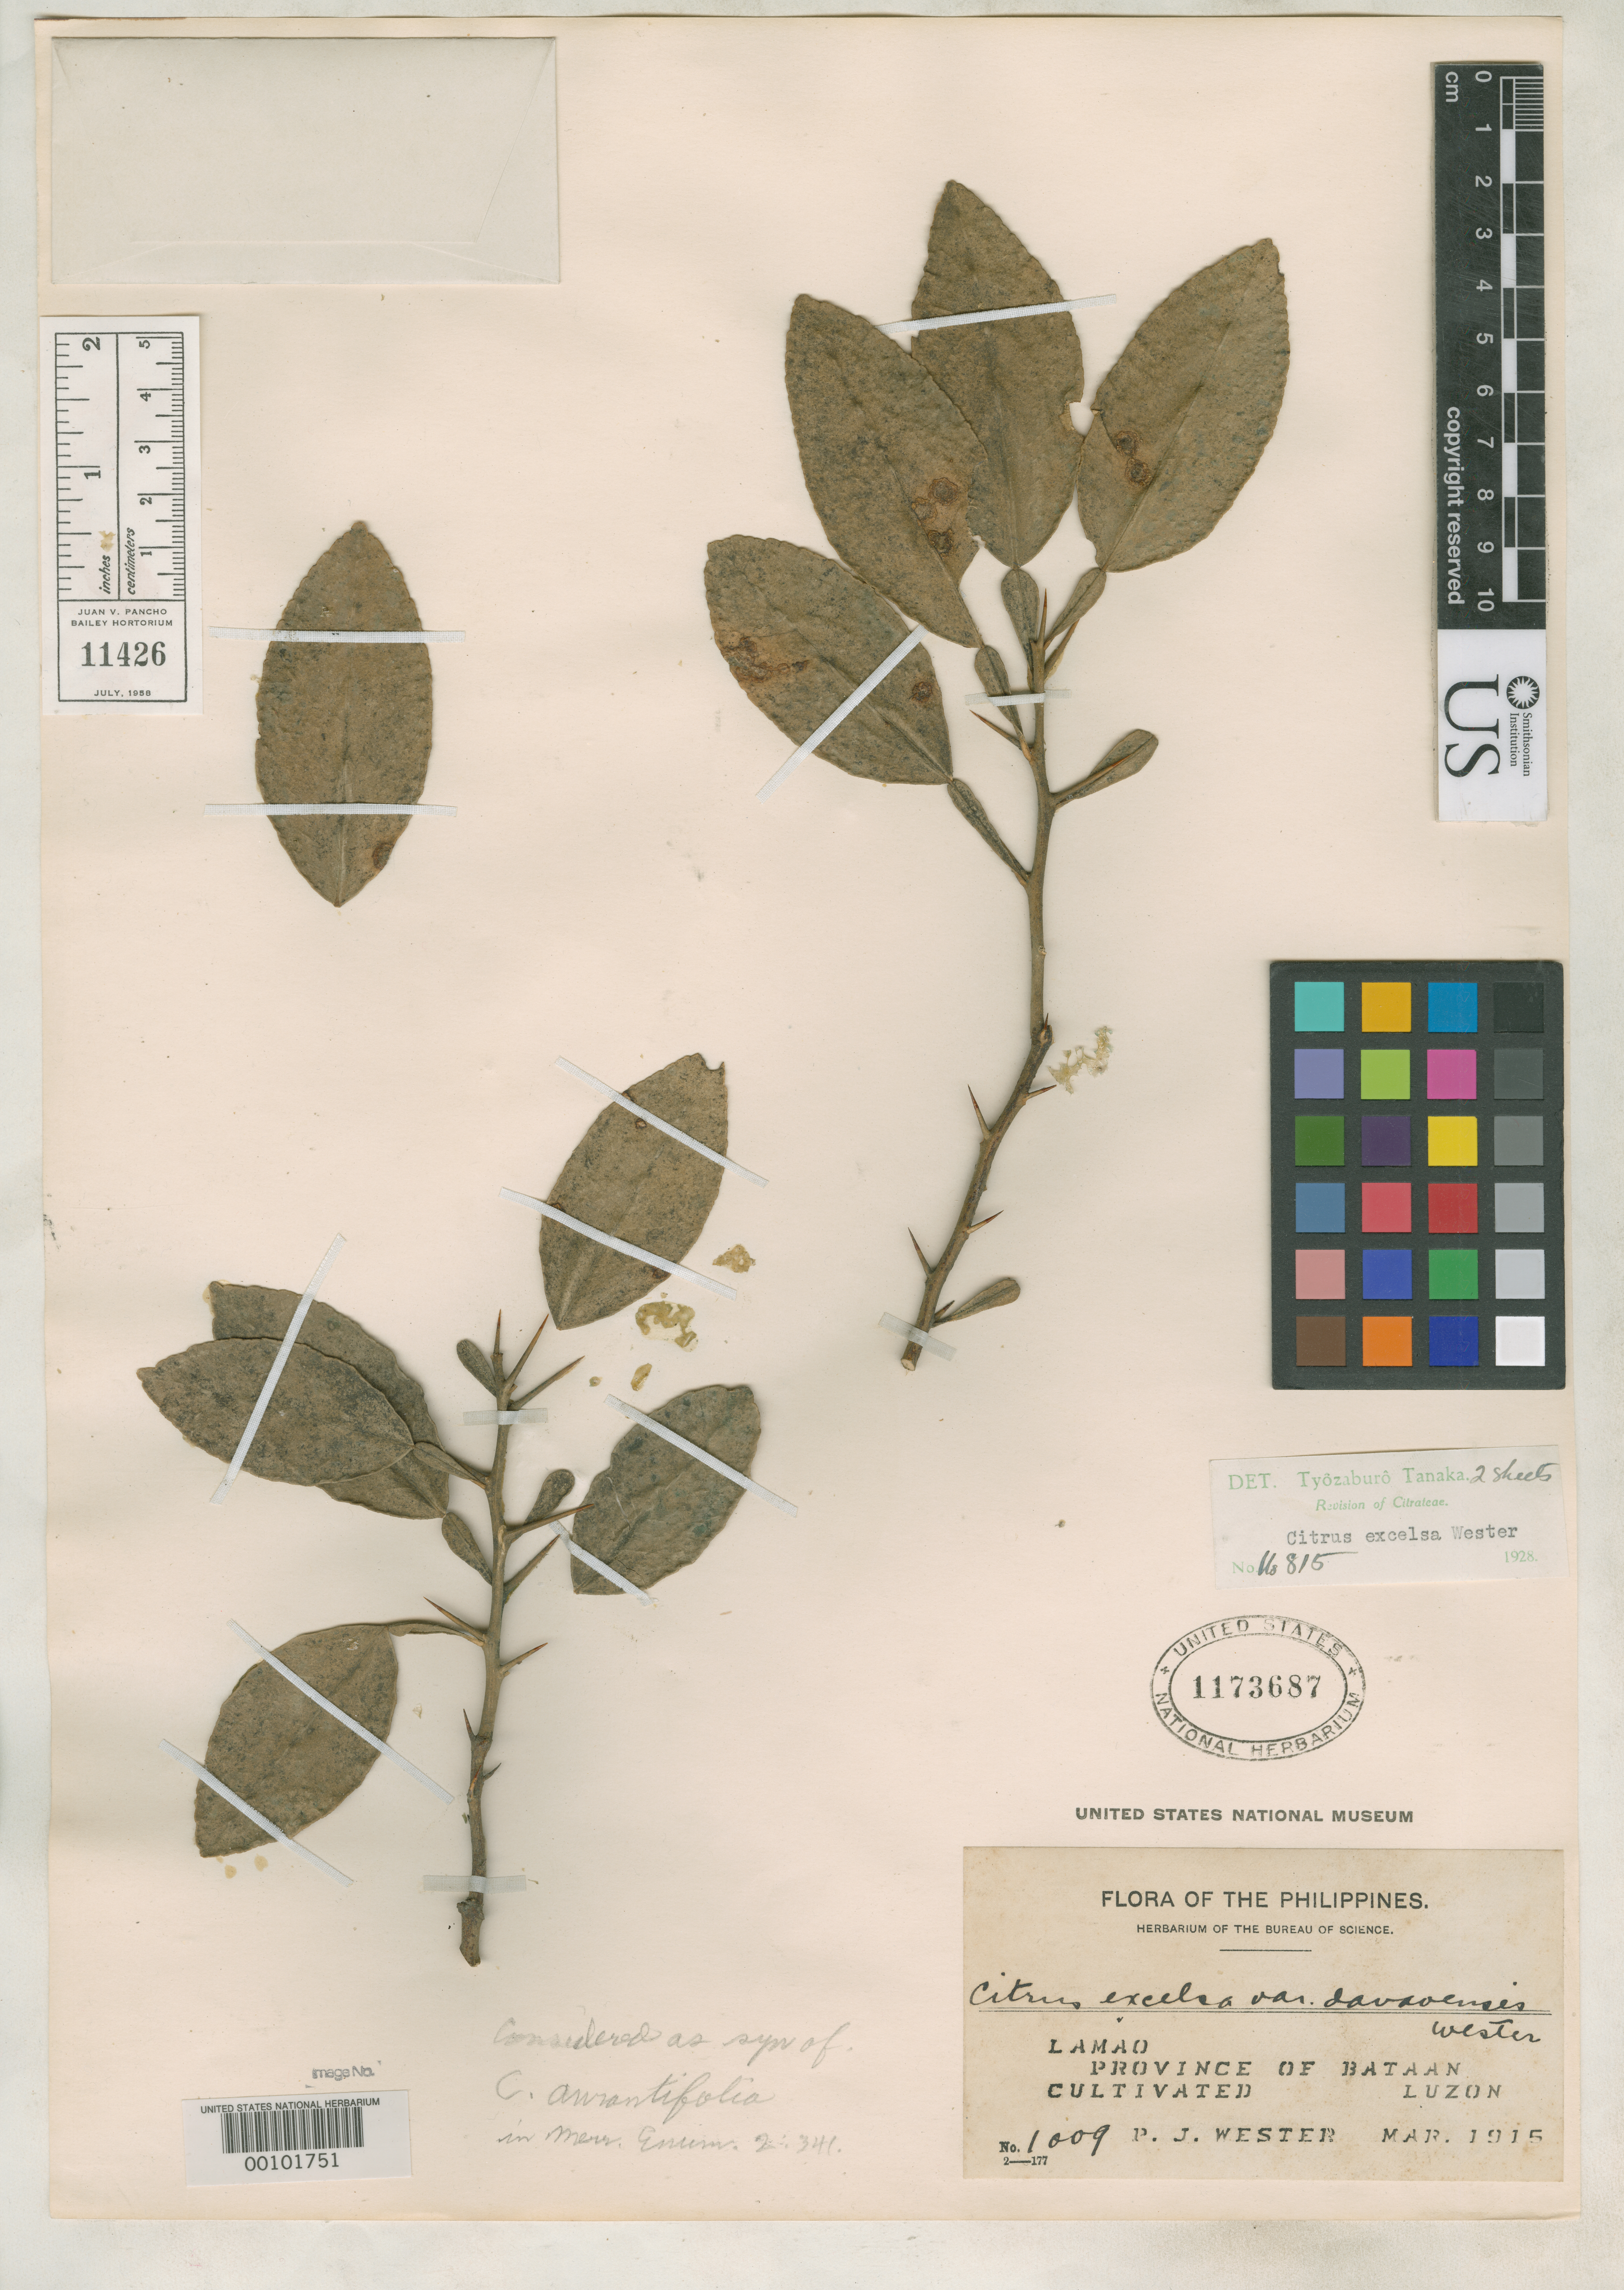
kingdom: Plantae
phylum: Tracheophyta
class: Magnoliopsida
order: Sapindales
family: Rutaceae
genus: Citrus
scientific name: Citrus x excelsa var. davaoensis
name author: Wester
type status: Type Collection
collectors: P. J. Wester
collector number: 1009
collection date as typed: Mar 1915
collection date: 1915-03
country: Philippines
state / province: Central Luzon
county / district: Bataan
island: Luzon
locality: Lamao, Province of Bataan, Luzon. Cultivated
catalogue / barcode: US 1173687